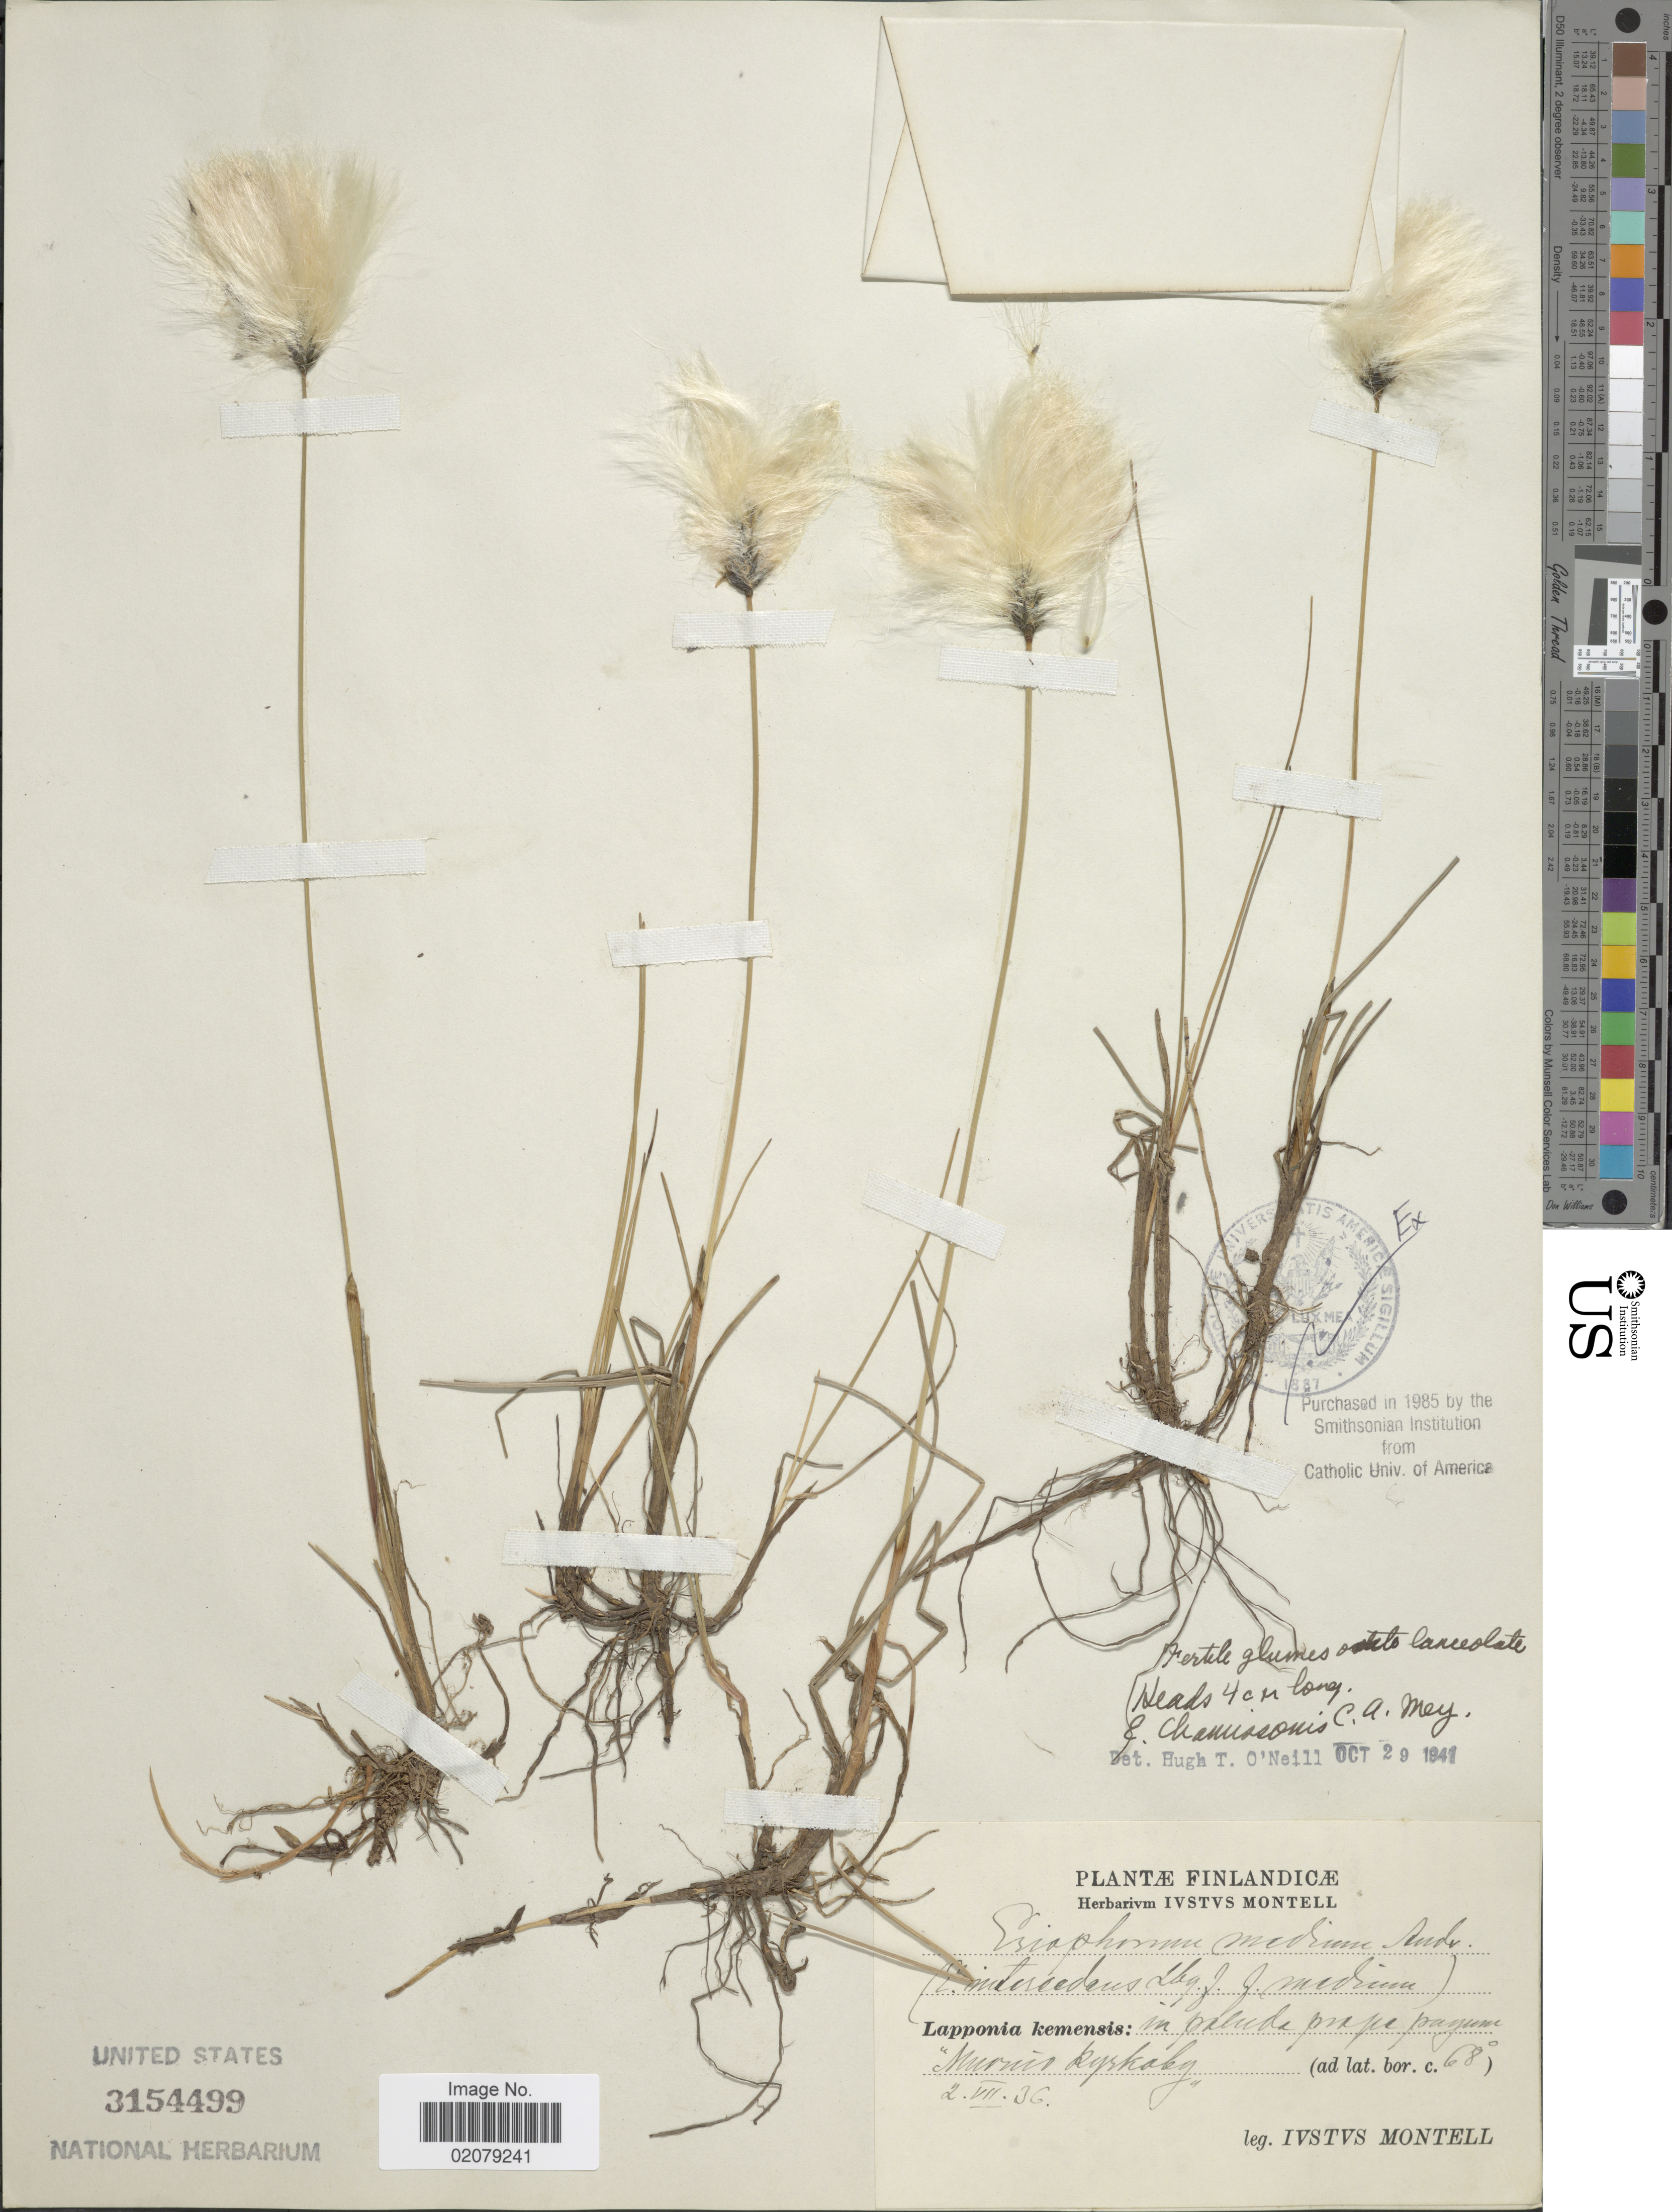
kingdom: Plantae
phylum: Tracheophyta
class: Liliopsida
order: Poales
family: Cyperaceae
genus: Eriophorum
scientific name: Eriophorum chamissonis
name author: C.A. Mey.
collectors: I. Montell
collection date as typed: Transcribed d/m/y: 2/7/36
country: Finland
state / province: Lappi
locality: Muonio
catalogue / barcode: US 3154499